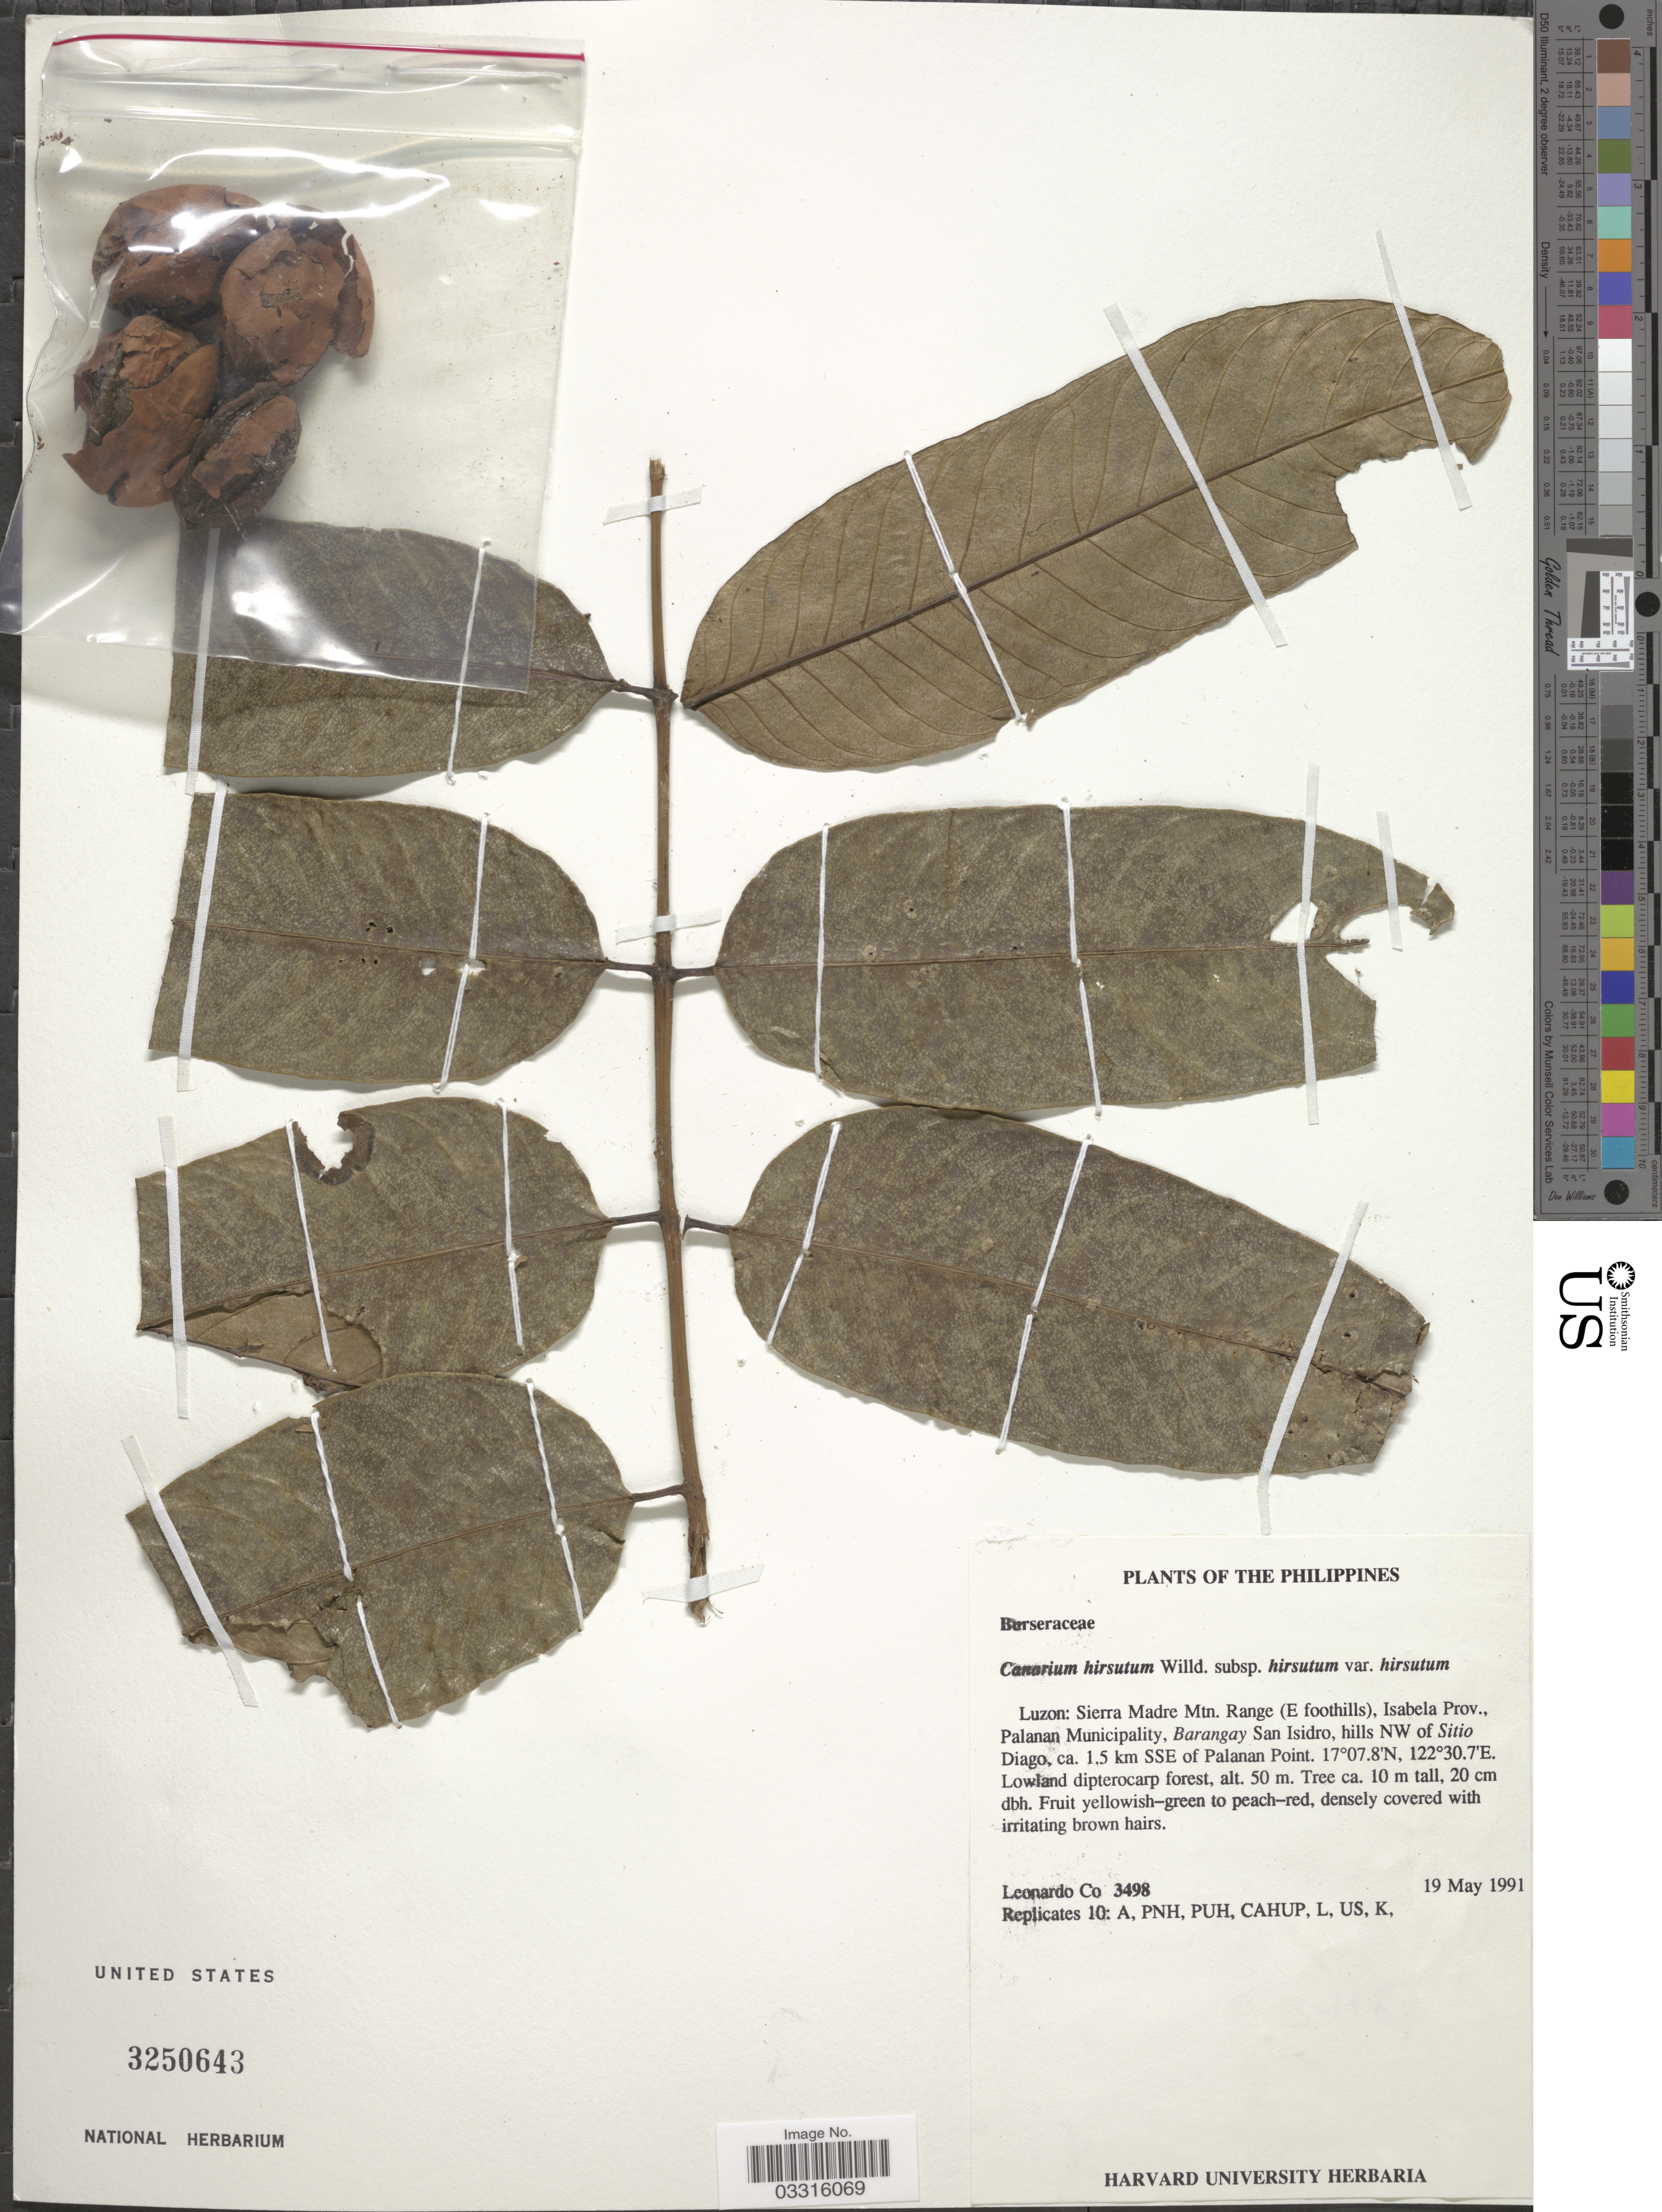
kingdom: Plantae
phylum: Tracheophyta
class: Magnoliopsida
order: Sapindales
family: Burseraceae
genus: Canarium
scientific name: Canarium hirsutum var. hirsutum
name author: Willd.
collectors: L. Co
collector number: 3498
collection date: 1991-05-19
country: Philippines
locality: Luzon: Sierra Madre Mtn. Range (E foothills), Isabela Prov., Palanan Municipality, Barangay San Isidro, hills NW of Sitio Diago, ca. 1.5 km SSE of Palanan Point.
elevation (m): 50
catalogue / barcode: US 3250643